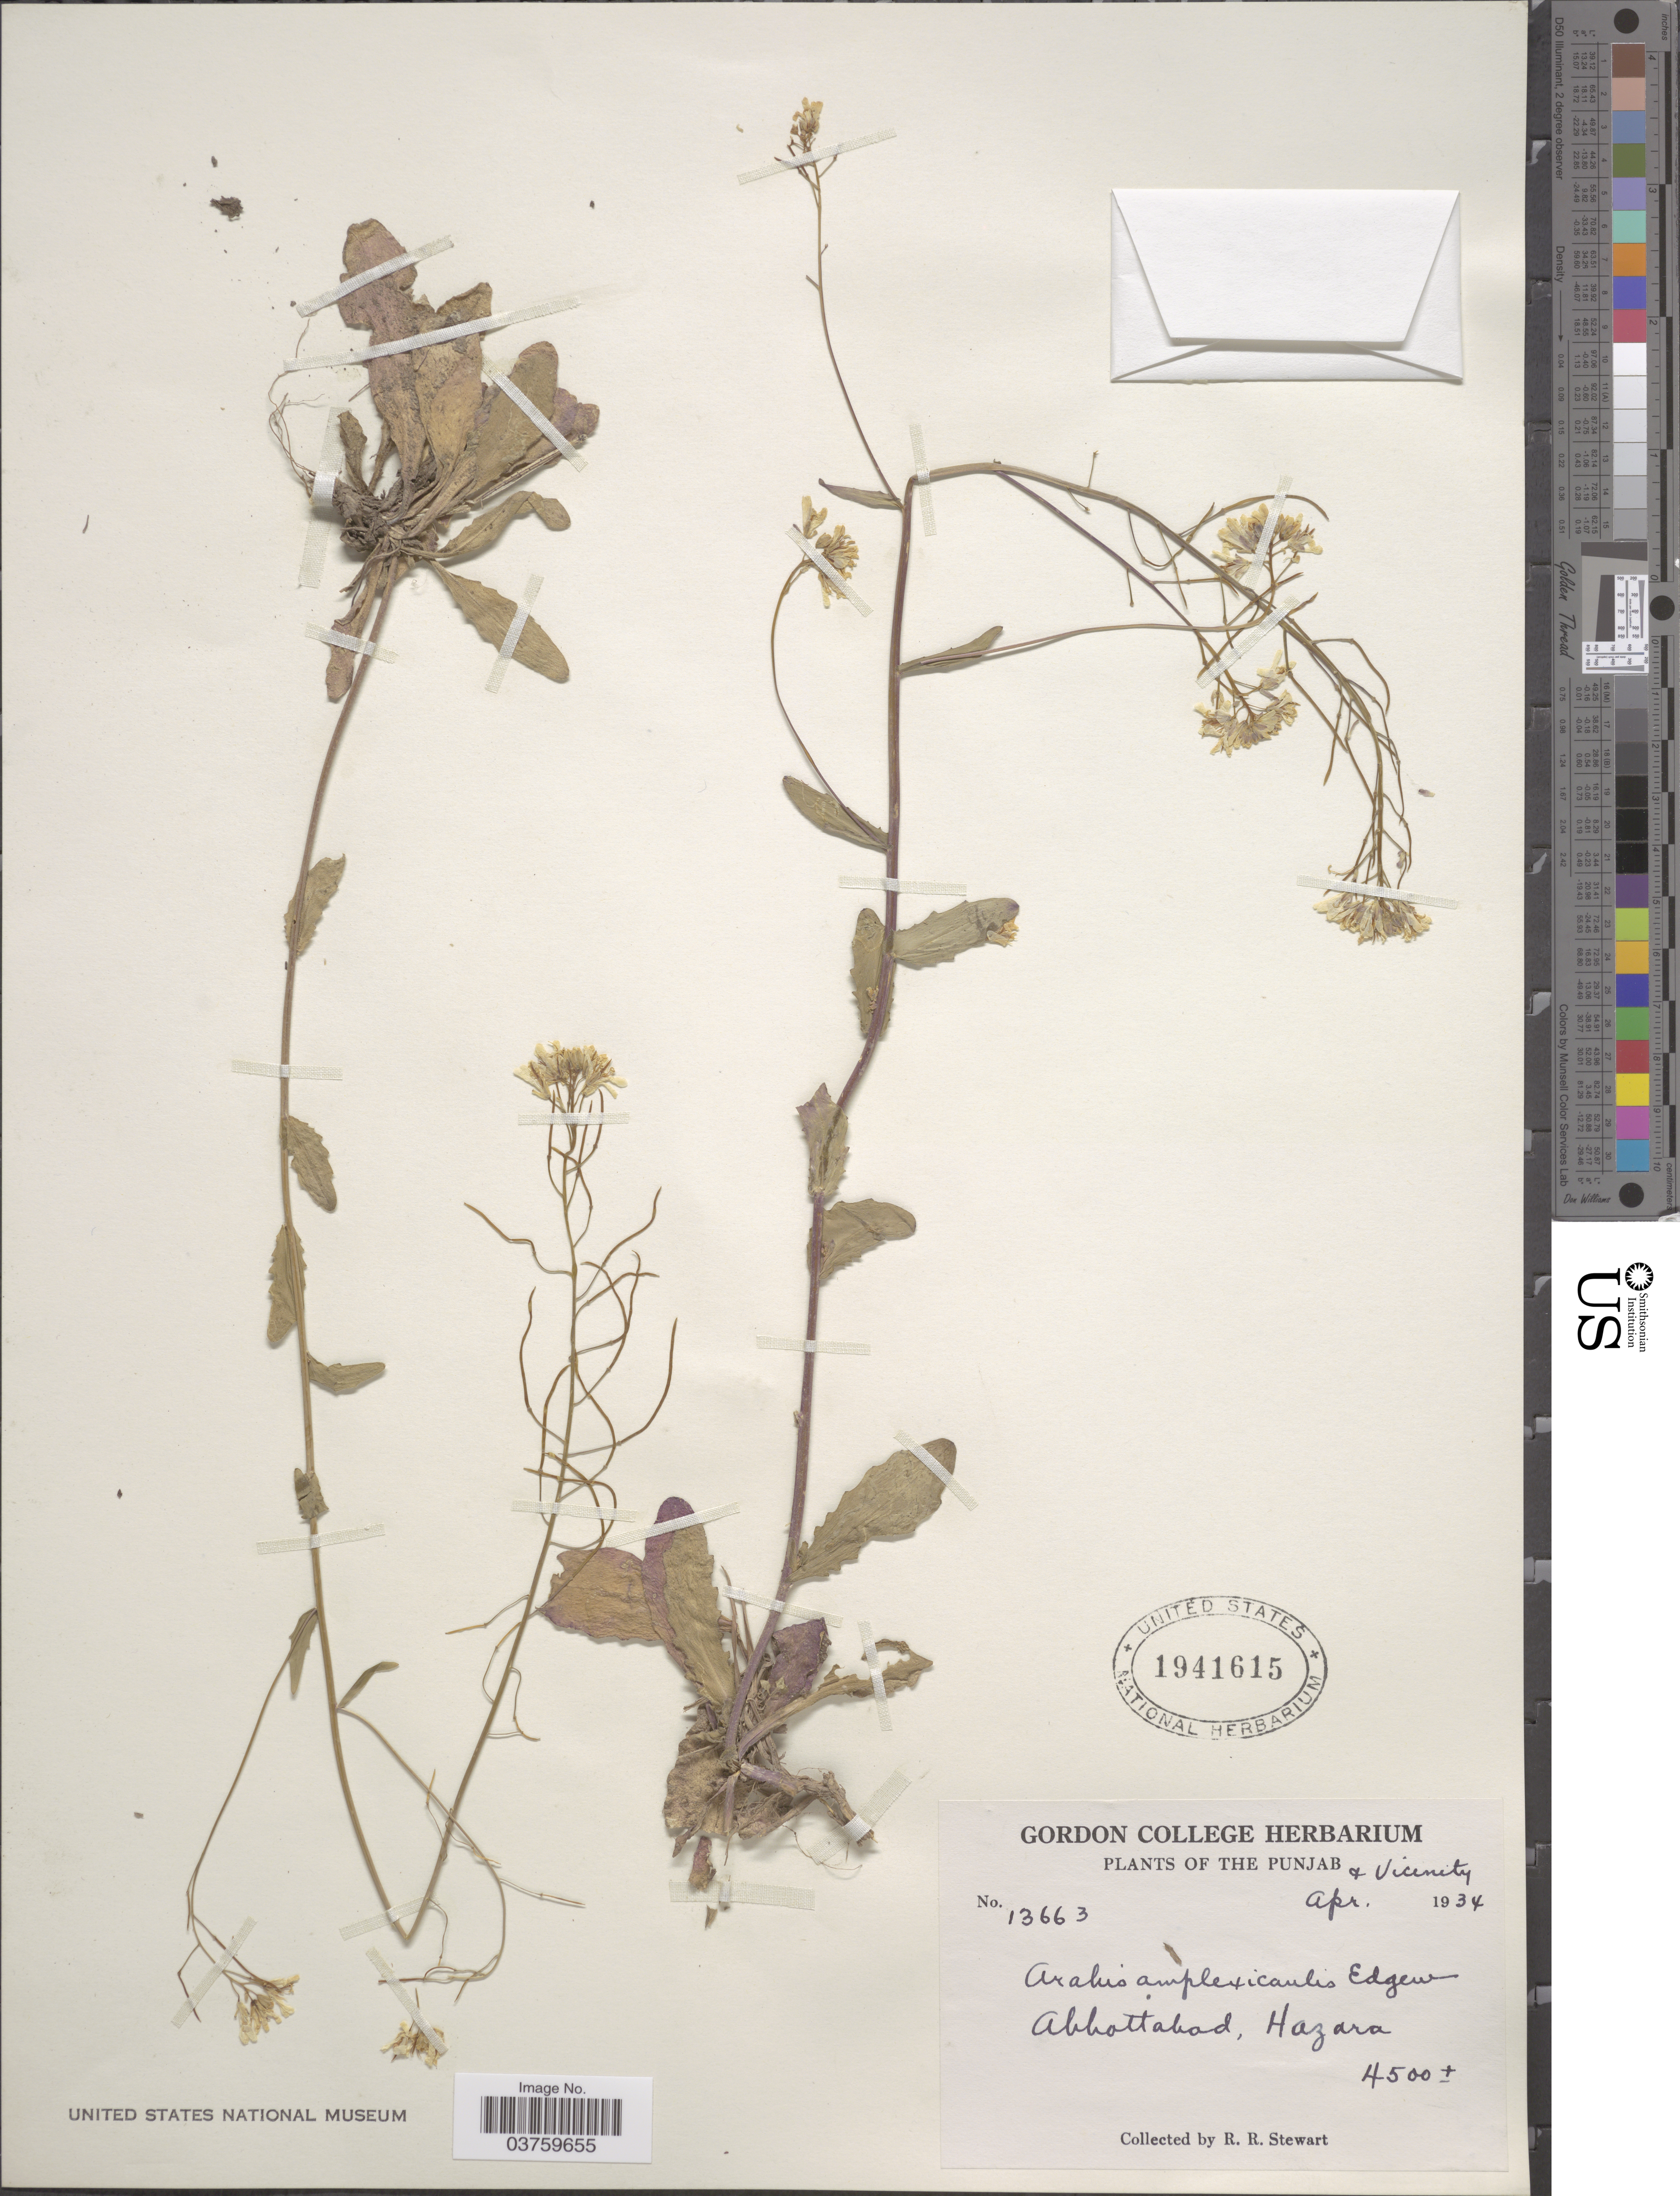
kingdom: Plantae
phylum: Tracheophyta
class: Magnoliopsida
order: Brassicales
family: Brassicaceae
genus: Arabis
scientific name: Arabis amplexicaulis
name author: Edgew.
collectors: R. Stewart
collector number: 13663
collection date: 1934-04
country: Pakistan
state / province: Khyber Pakhtunkhwa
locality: The Punjab and vicinity. Abbottabad, Hazara.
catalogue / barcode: US 1941615